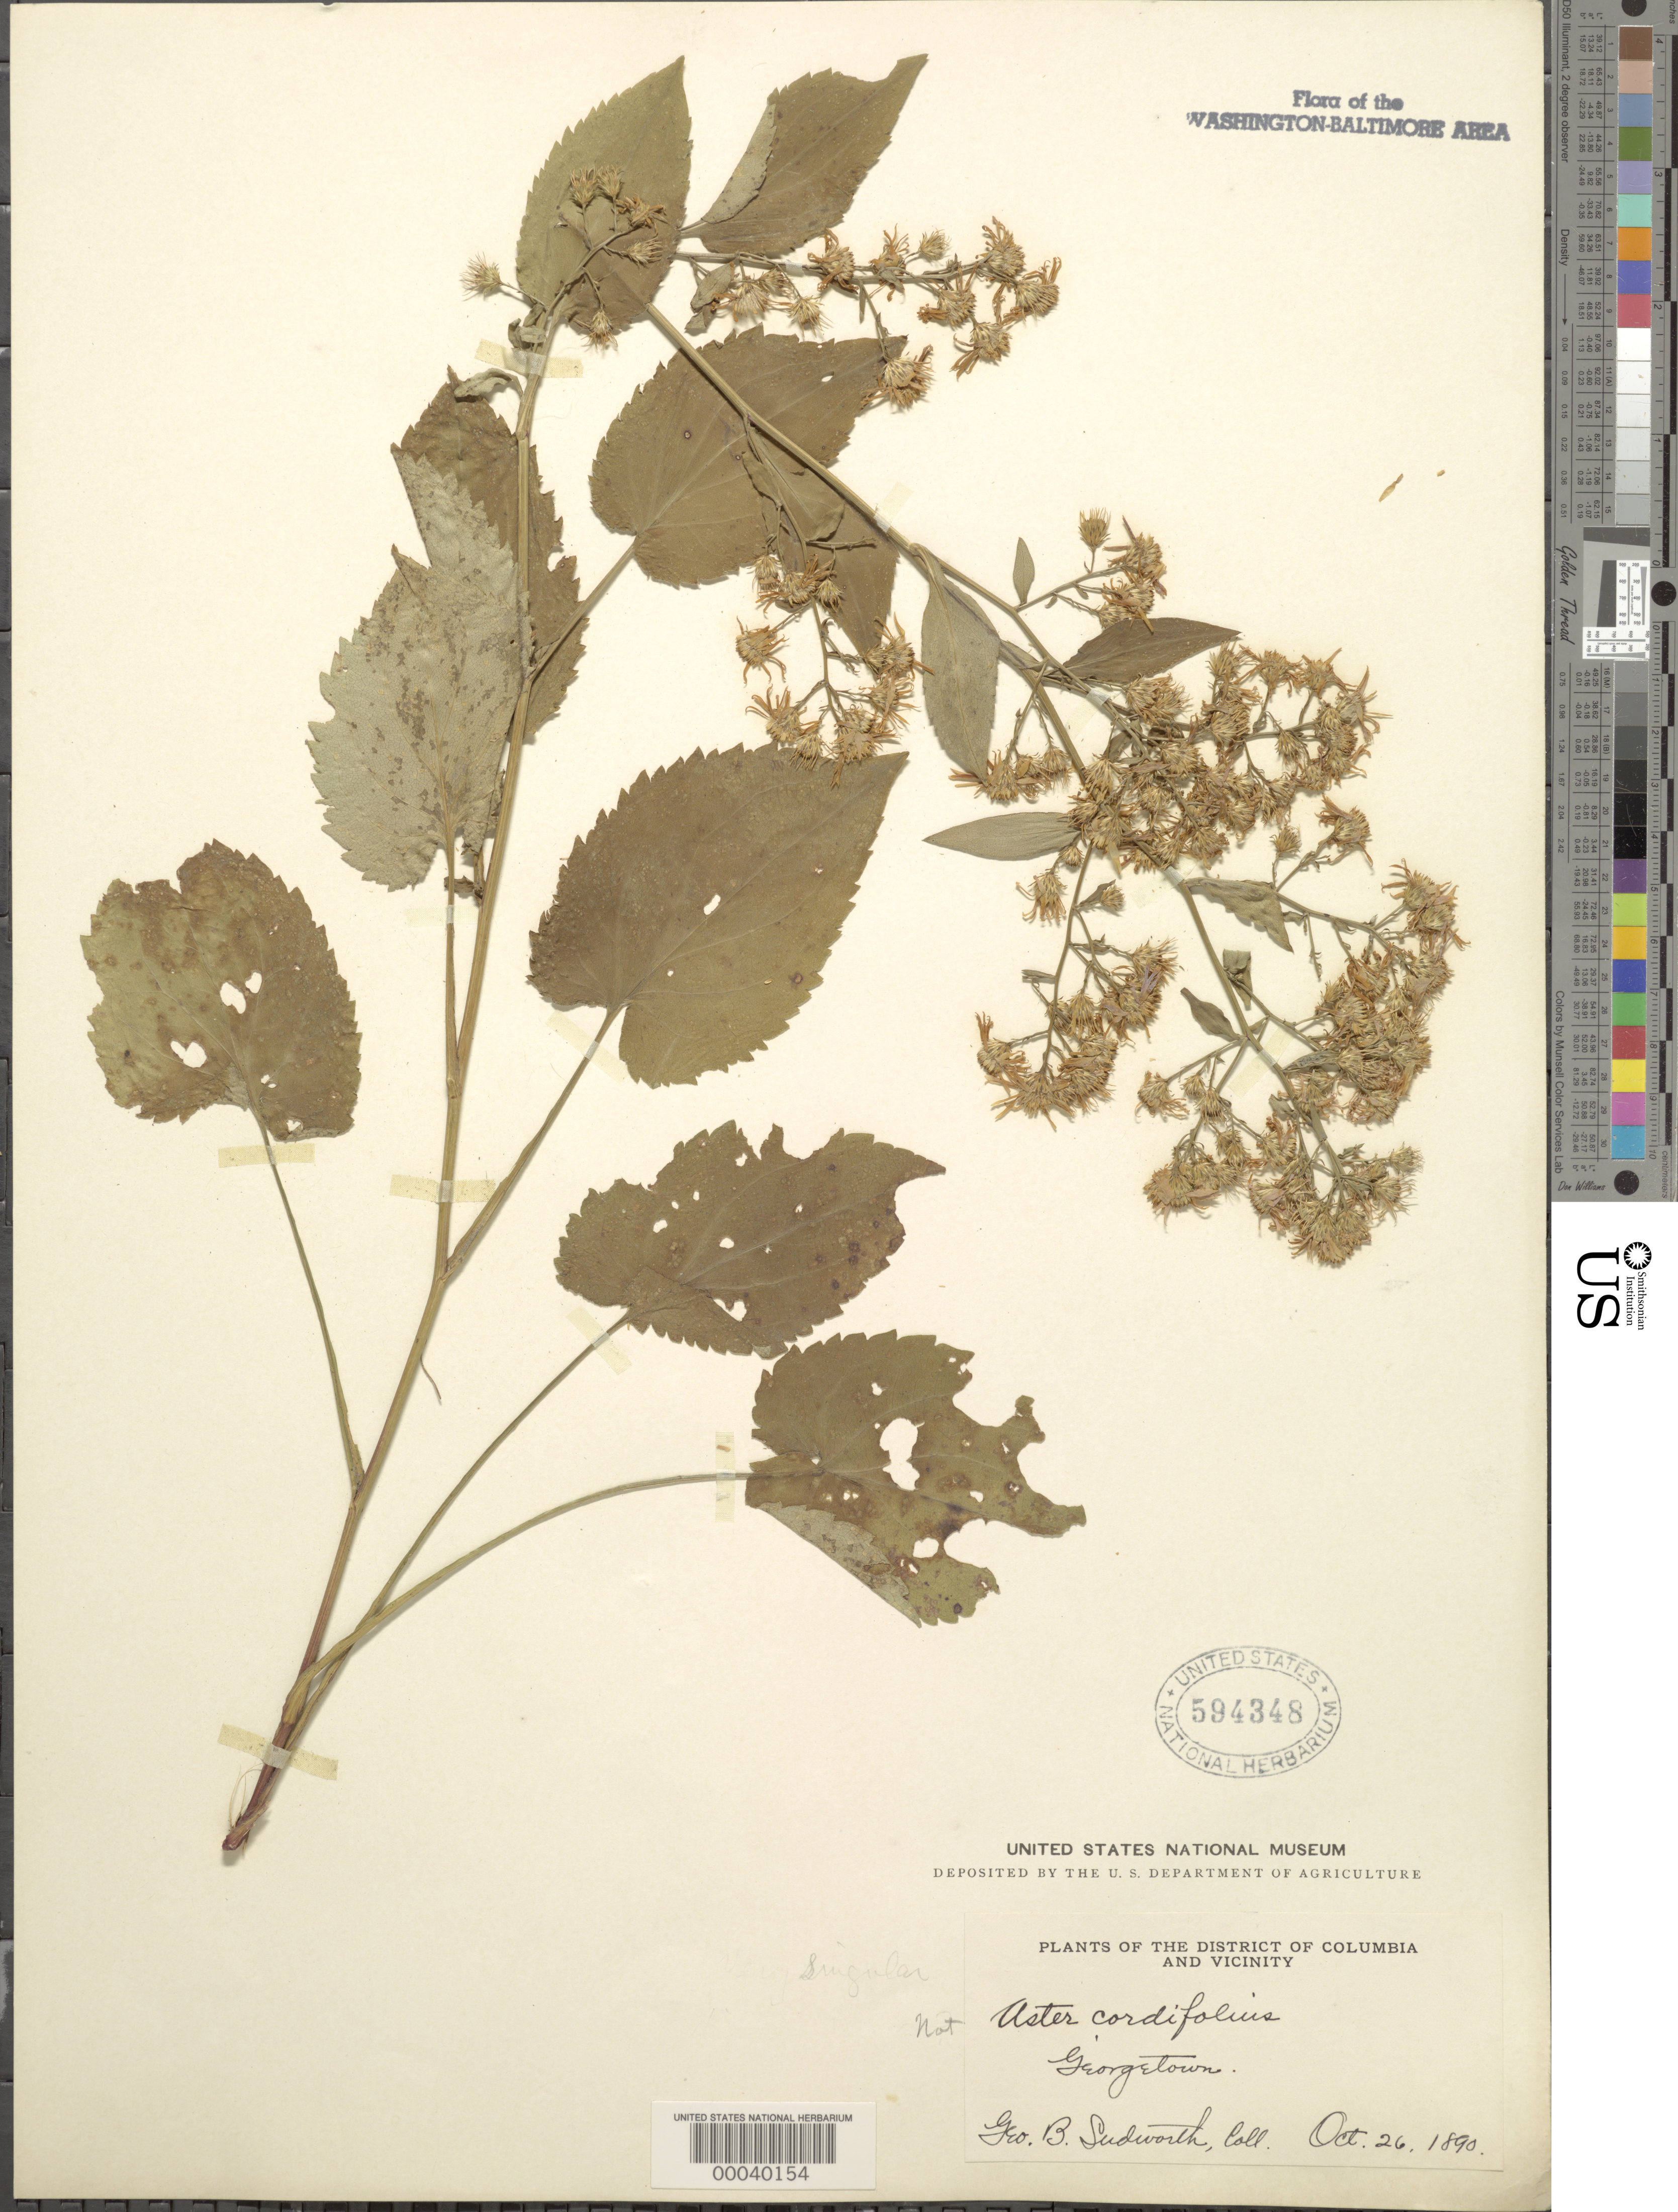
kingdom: Plantae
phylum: Tracheophyta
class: Magnoliopsida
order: Asterales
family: Asteraceae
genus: Symphyotrichum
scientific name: Symphyotrichum cordifolium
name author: (L.) G.L. Nesom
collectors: G. B. Sudworth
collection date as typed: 26 Oct 1890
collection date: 1890-10-26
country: United States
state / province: District of Columbia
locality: Georgetown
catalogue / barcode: US 594348